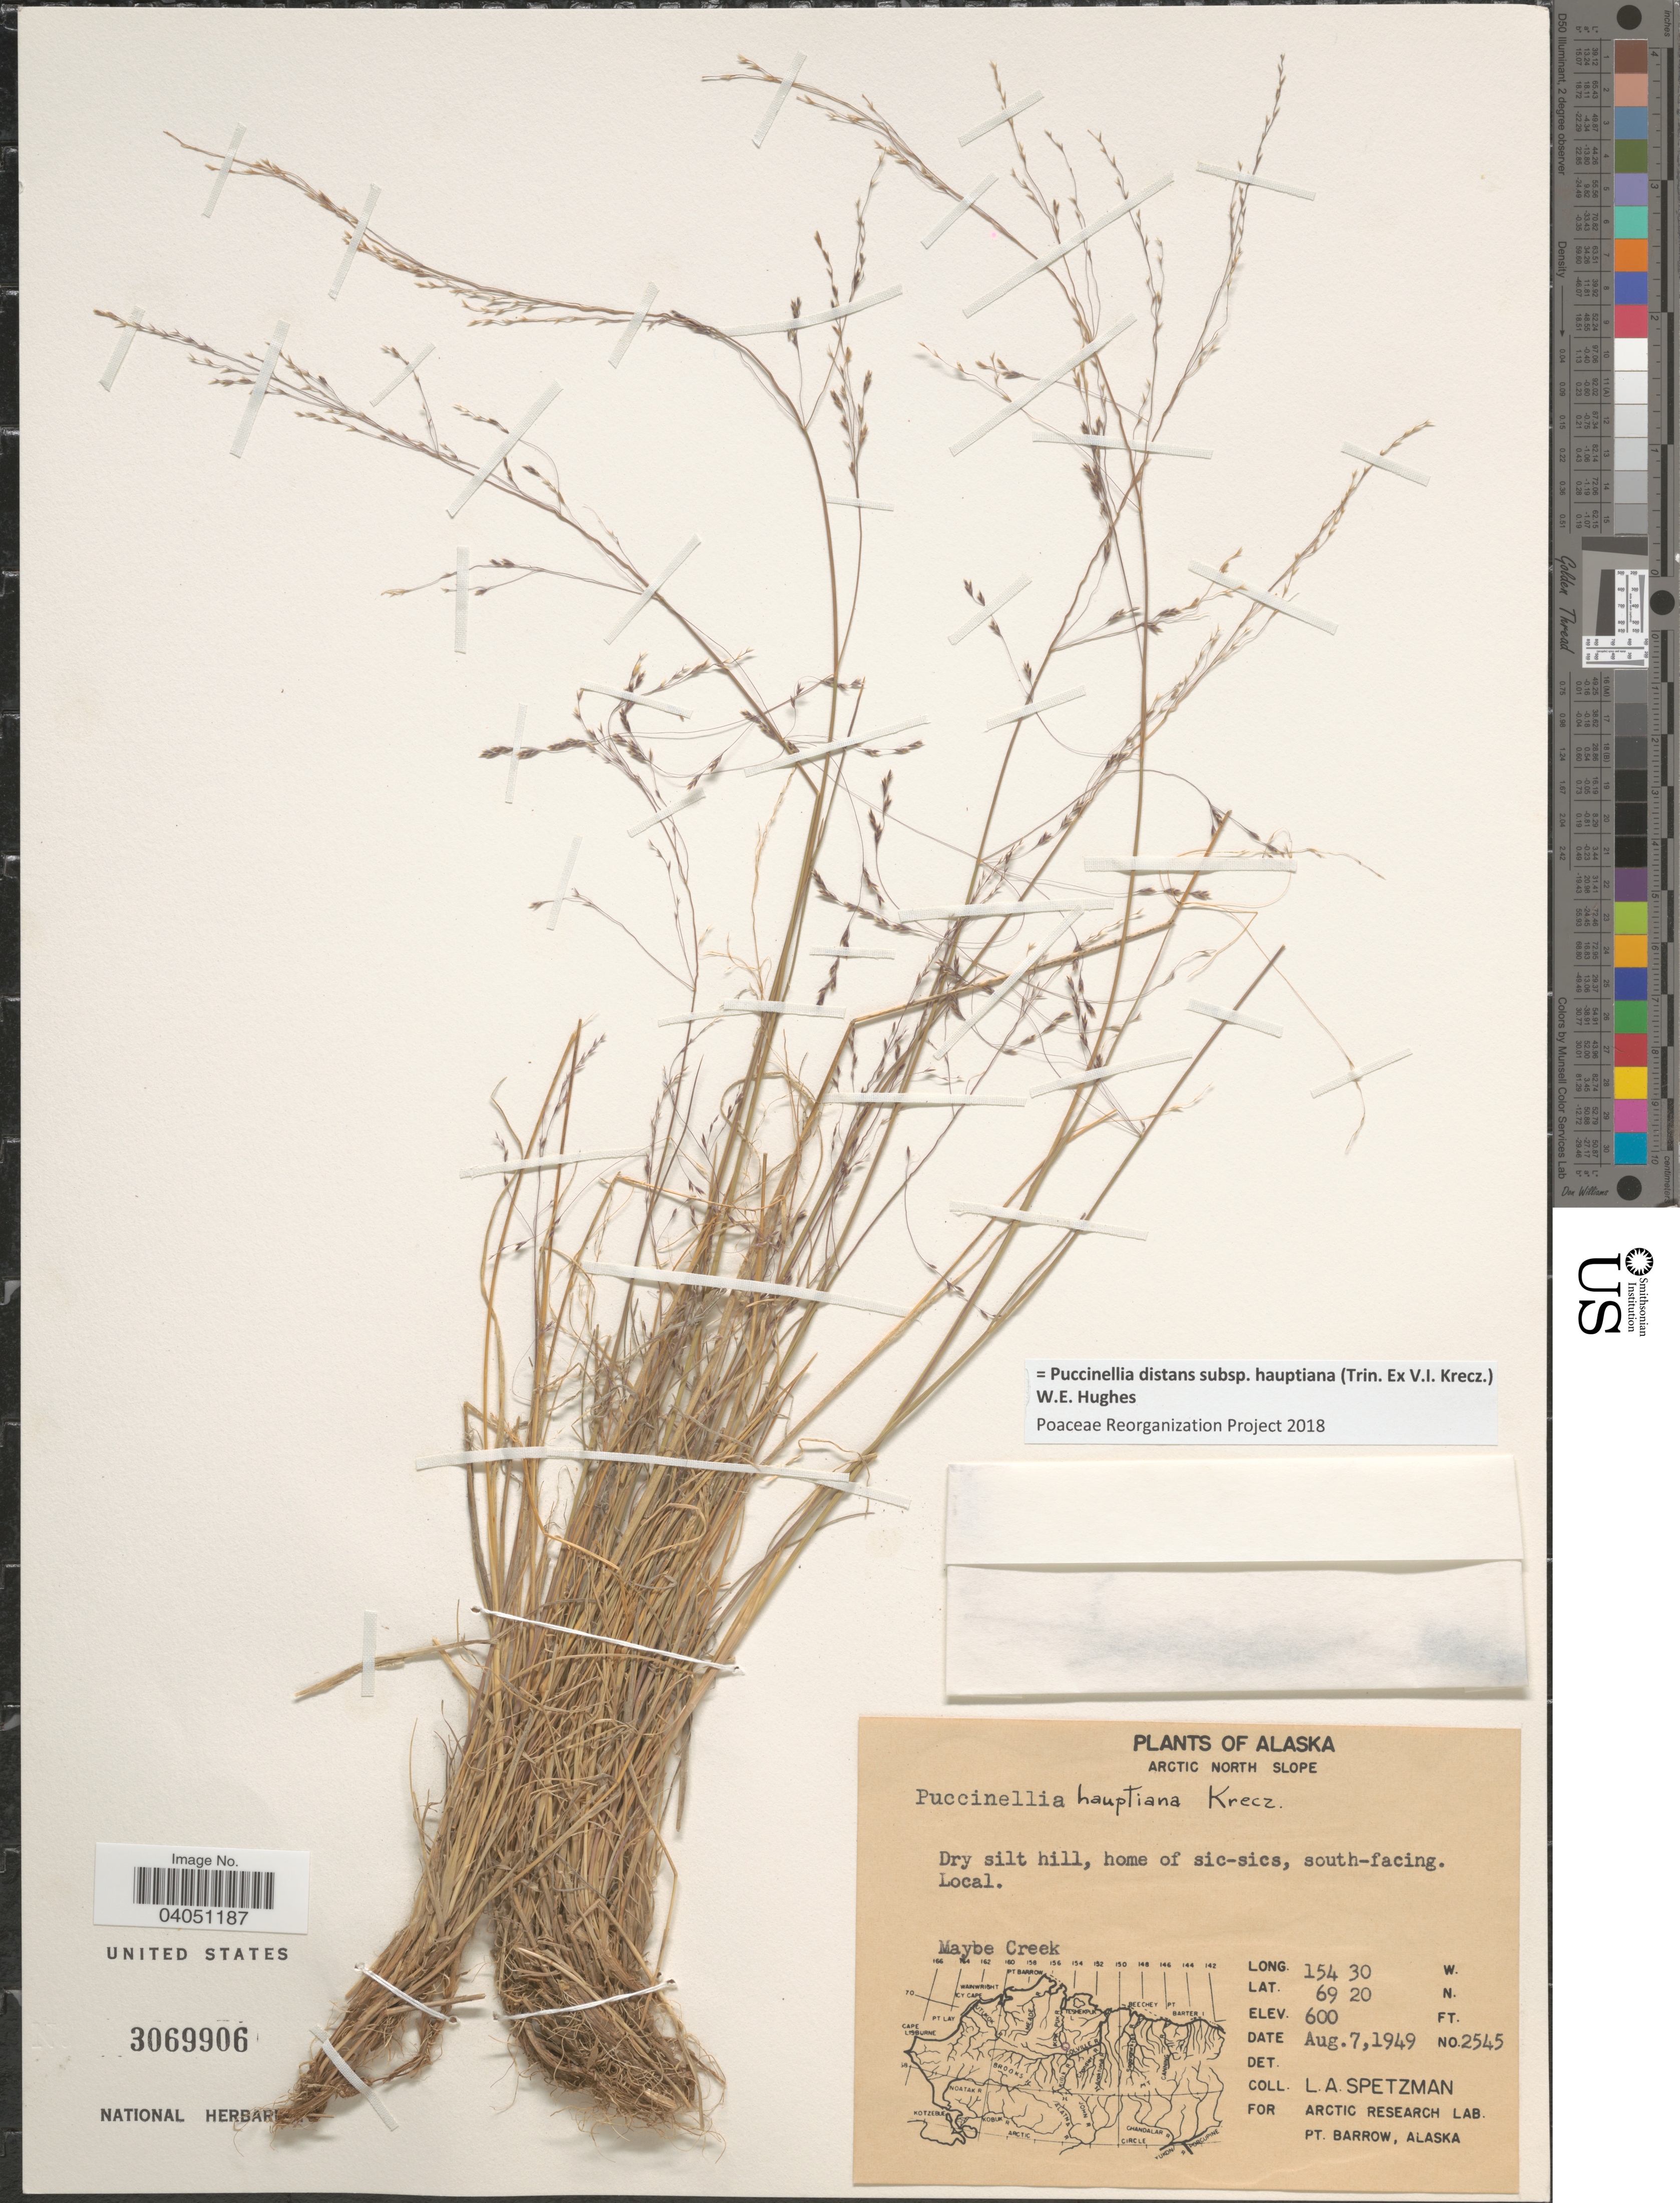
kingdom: Plantae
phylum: Tracheophyta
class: Liliopsida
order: Poales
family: Poaceae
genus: Puccinellia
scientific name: Puccinellia distans subsp. hauptiana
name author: (Trin. ex V.I. Krecz.) W.E. Hughes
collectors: L. Spetzman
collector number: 2545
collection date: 1949-08-07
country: United States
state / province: Alaska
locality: Arctic North Slope. Dry silt hill, home of sic-sics, south-facing. Maybe Creek.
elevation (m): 183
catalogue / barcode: US 3069906